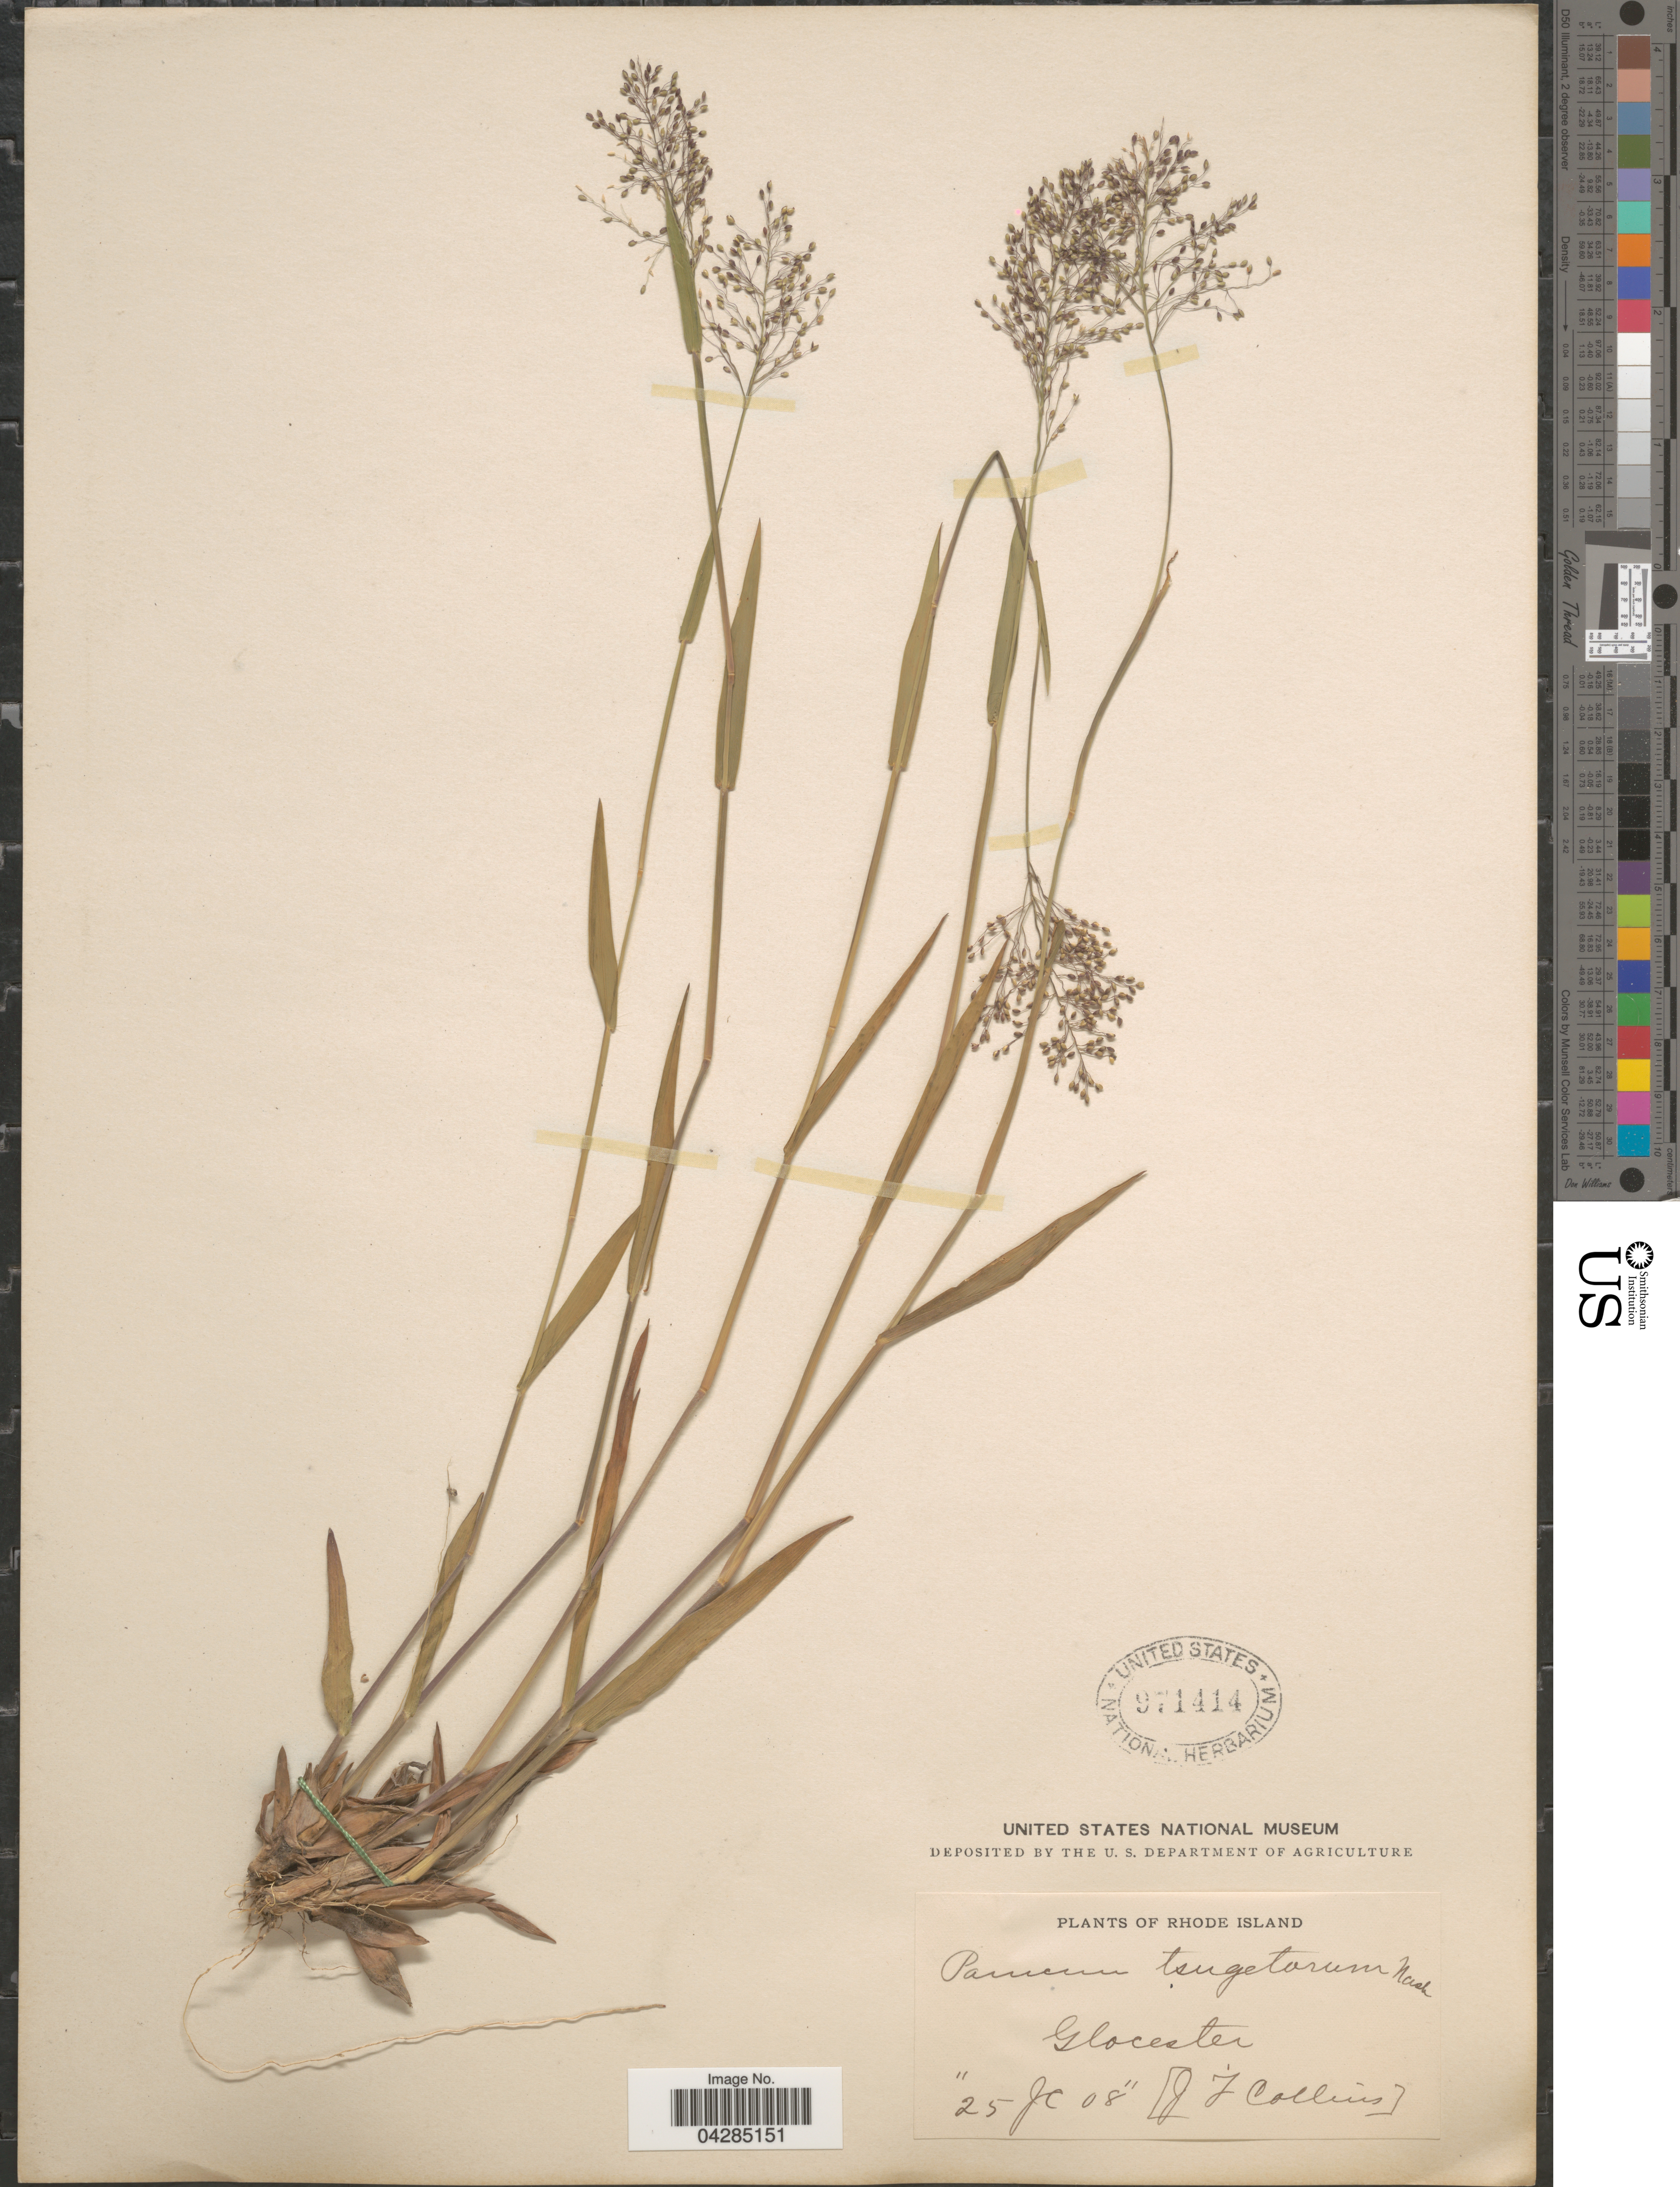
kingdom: Plantae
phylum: Tracheophyta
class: Liliopsida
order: Poales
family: Poaceae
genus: Dichanthelium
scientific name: Dichanthelium portoricense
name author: (Desv. ex Ham.) B.F. Hansen & Wunderlin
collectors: J. L. Collins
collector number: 25JC08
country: United States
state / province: Rhode Island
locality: Glocester.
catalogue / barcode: US 971414